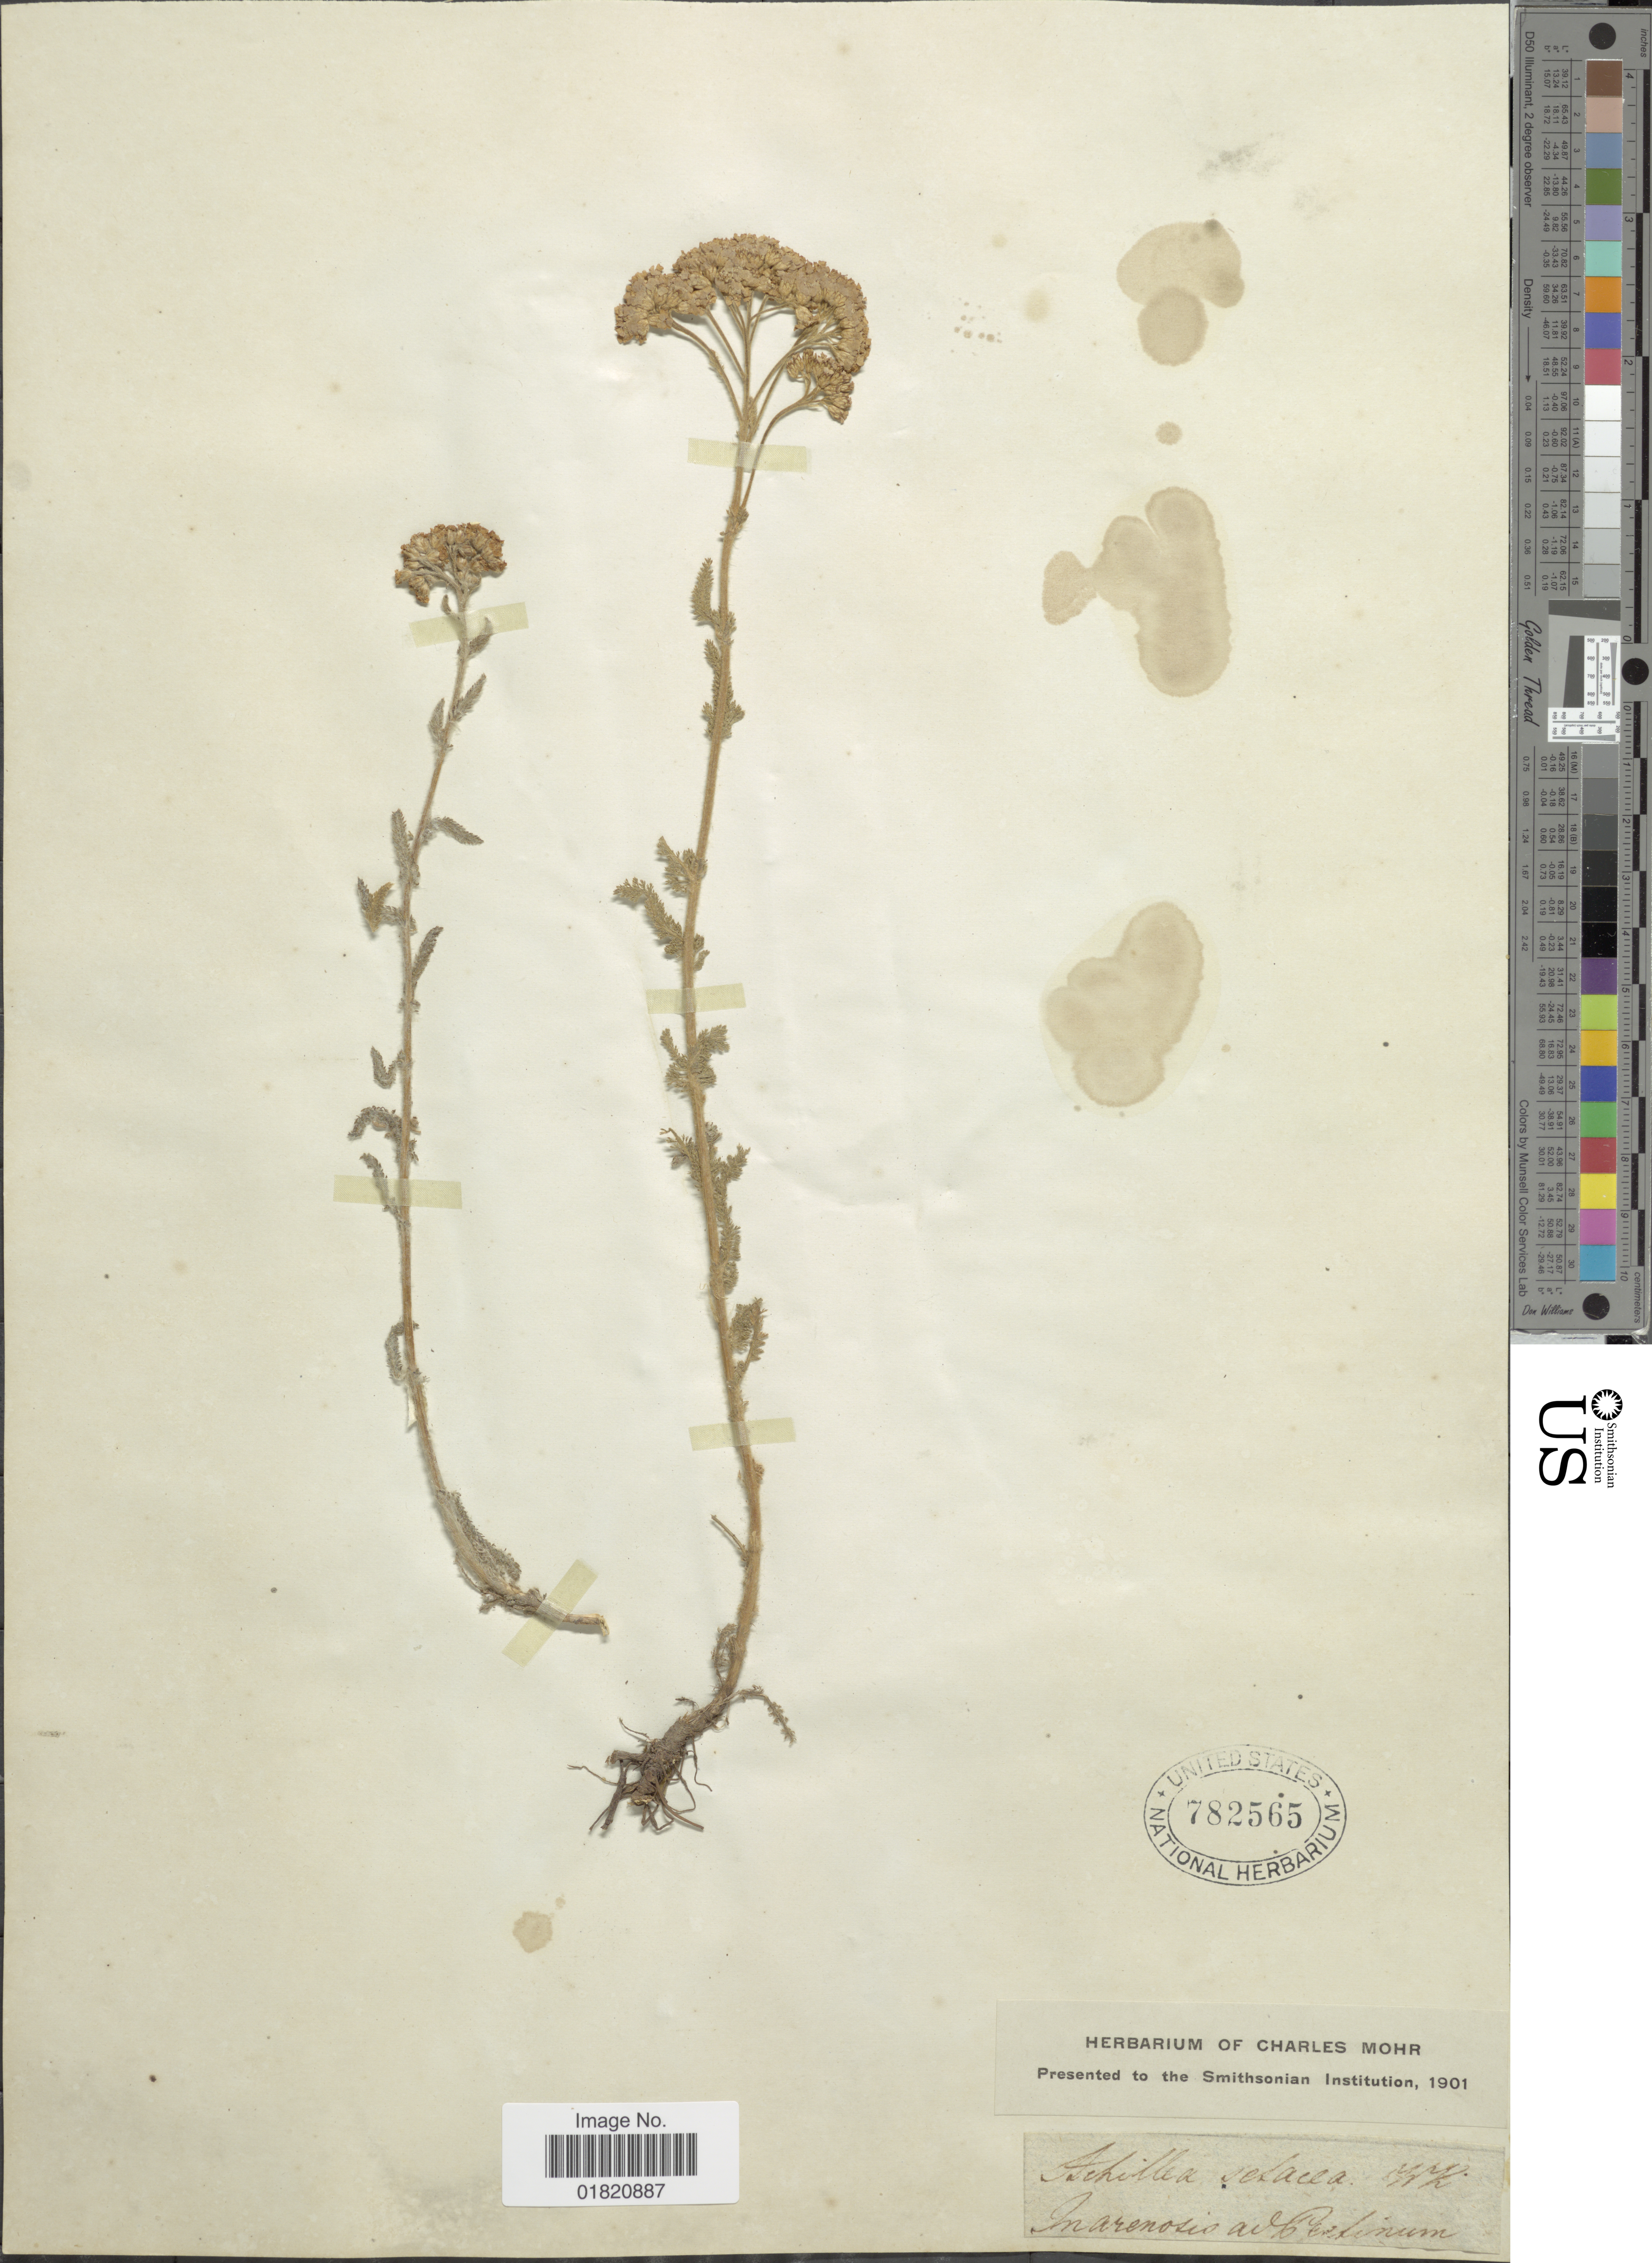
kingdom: Plantae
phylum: Tracheophyta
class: Magnoliopsida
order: Asterales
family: Asteraceae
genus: Achillea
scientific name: Achillea setacea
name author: Waldst. & Kit.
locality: In arenosis ad Ceatinum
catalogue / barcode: US 782565